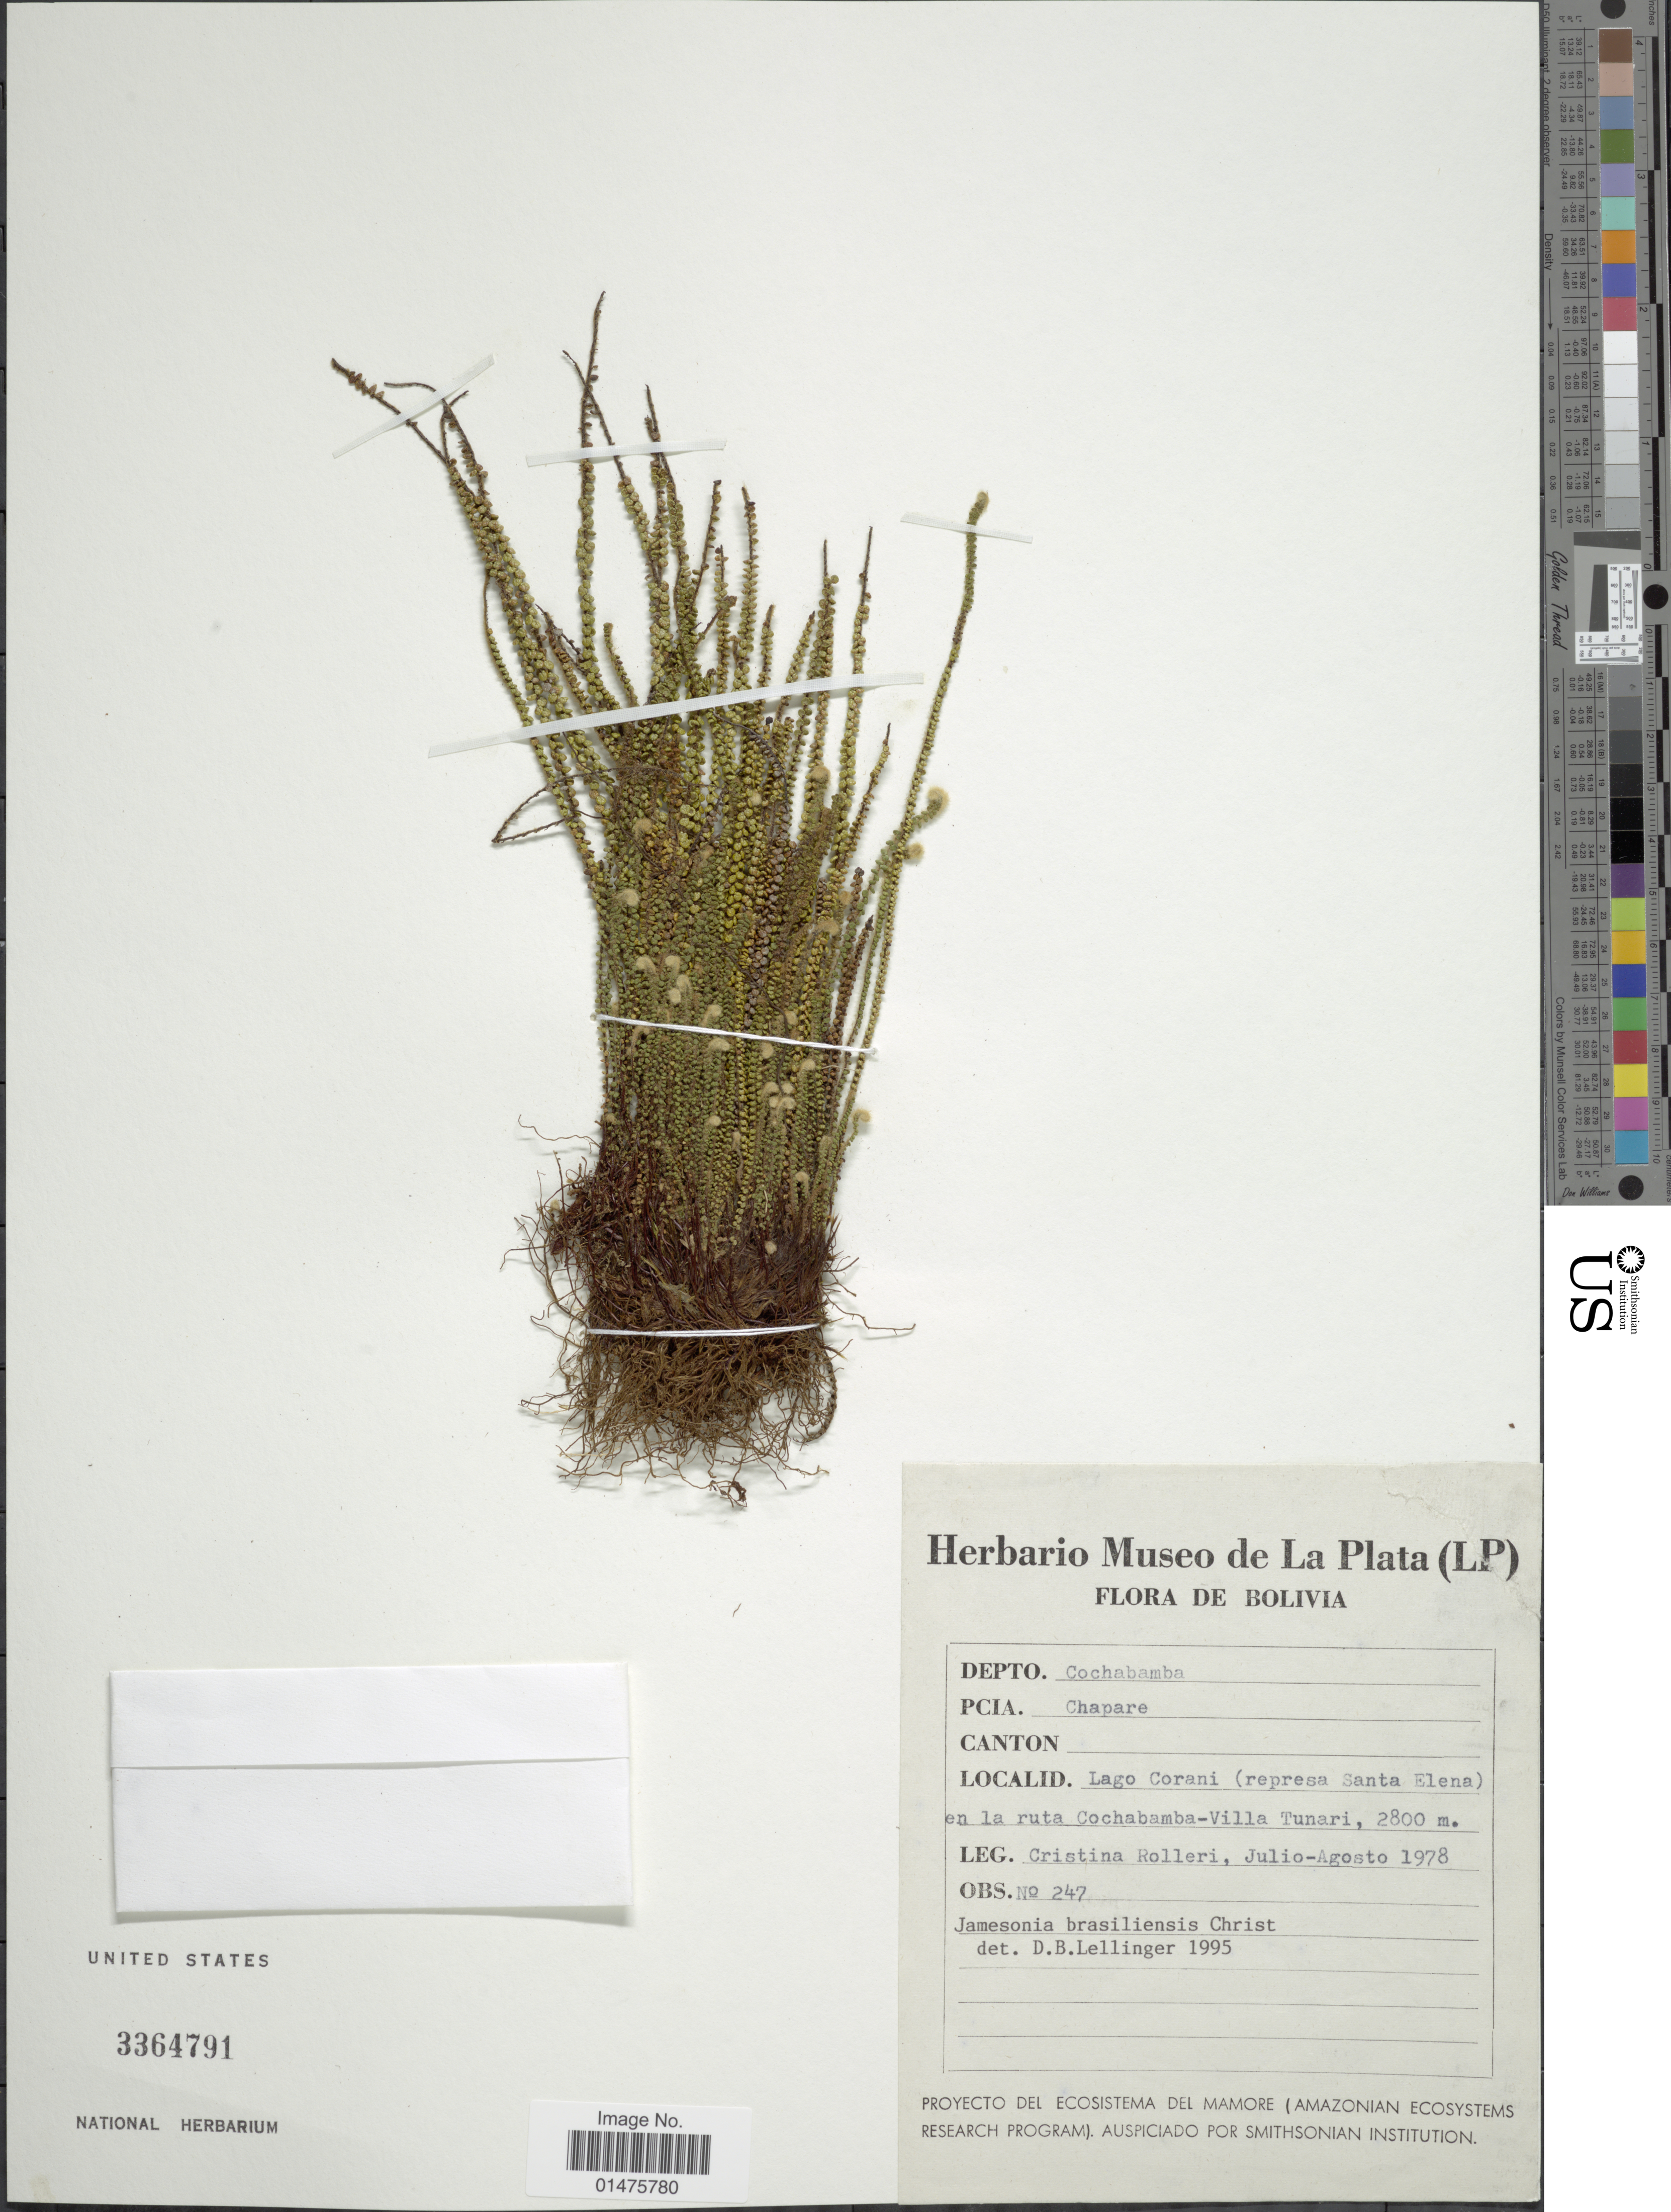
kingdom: Plantae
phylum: Tracheophyta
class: Polypodiopsida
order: Polypodiales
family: Pteridaceae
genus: Jamesonia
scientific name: Jamesonia brasiliensis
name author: Christ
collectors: C. Rolleri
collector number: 247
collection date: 1978-07/1978-08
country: Bolivia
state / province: Cochabamba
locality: Depto Cochabamba, Pcia. Chapare, Lago Corani (represa Santa Elena) en la ruta Cochabamba-Villa Tunari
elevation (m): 2800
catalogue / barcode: US 3364791